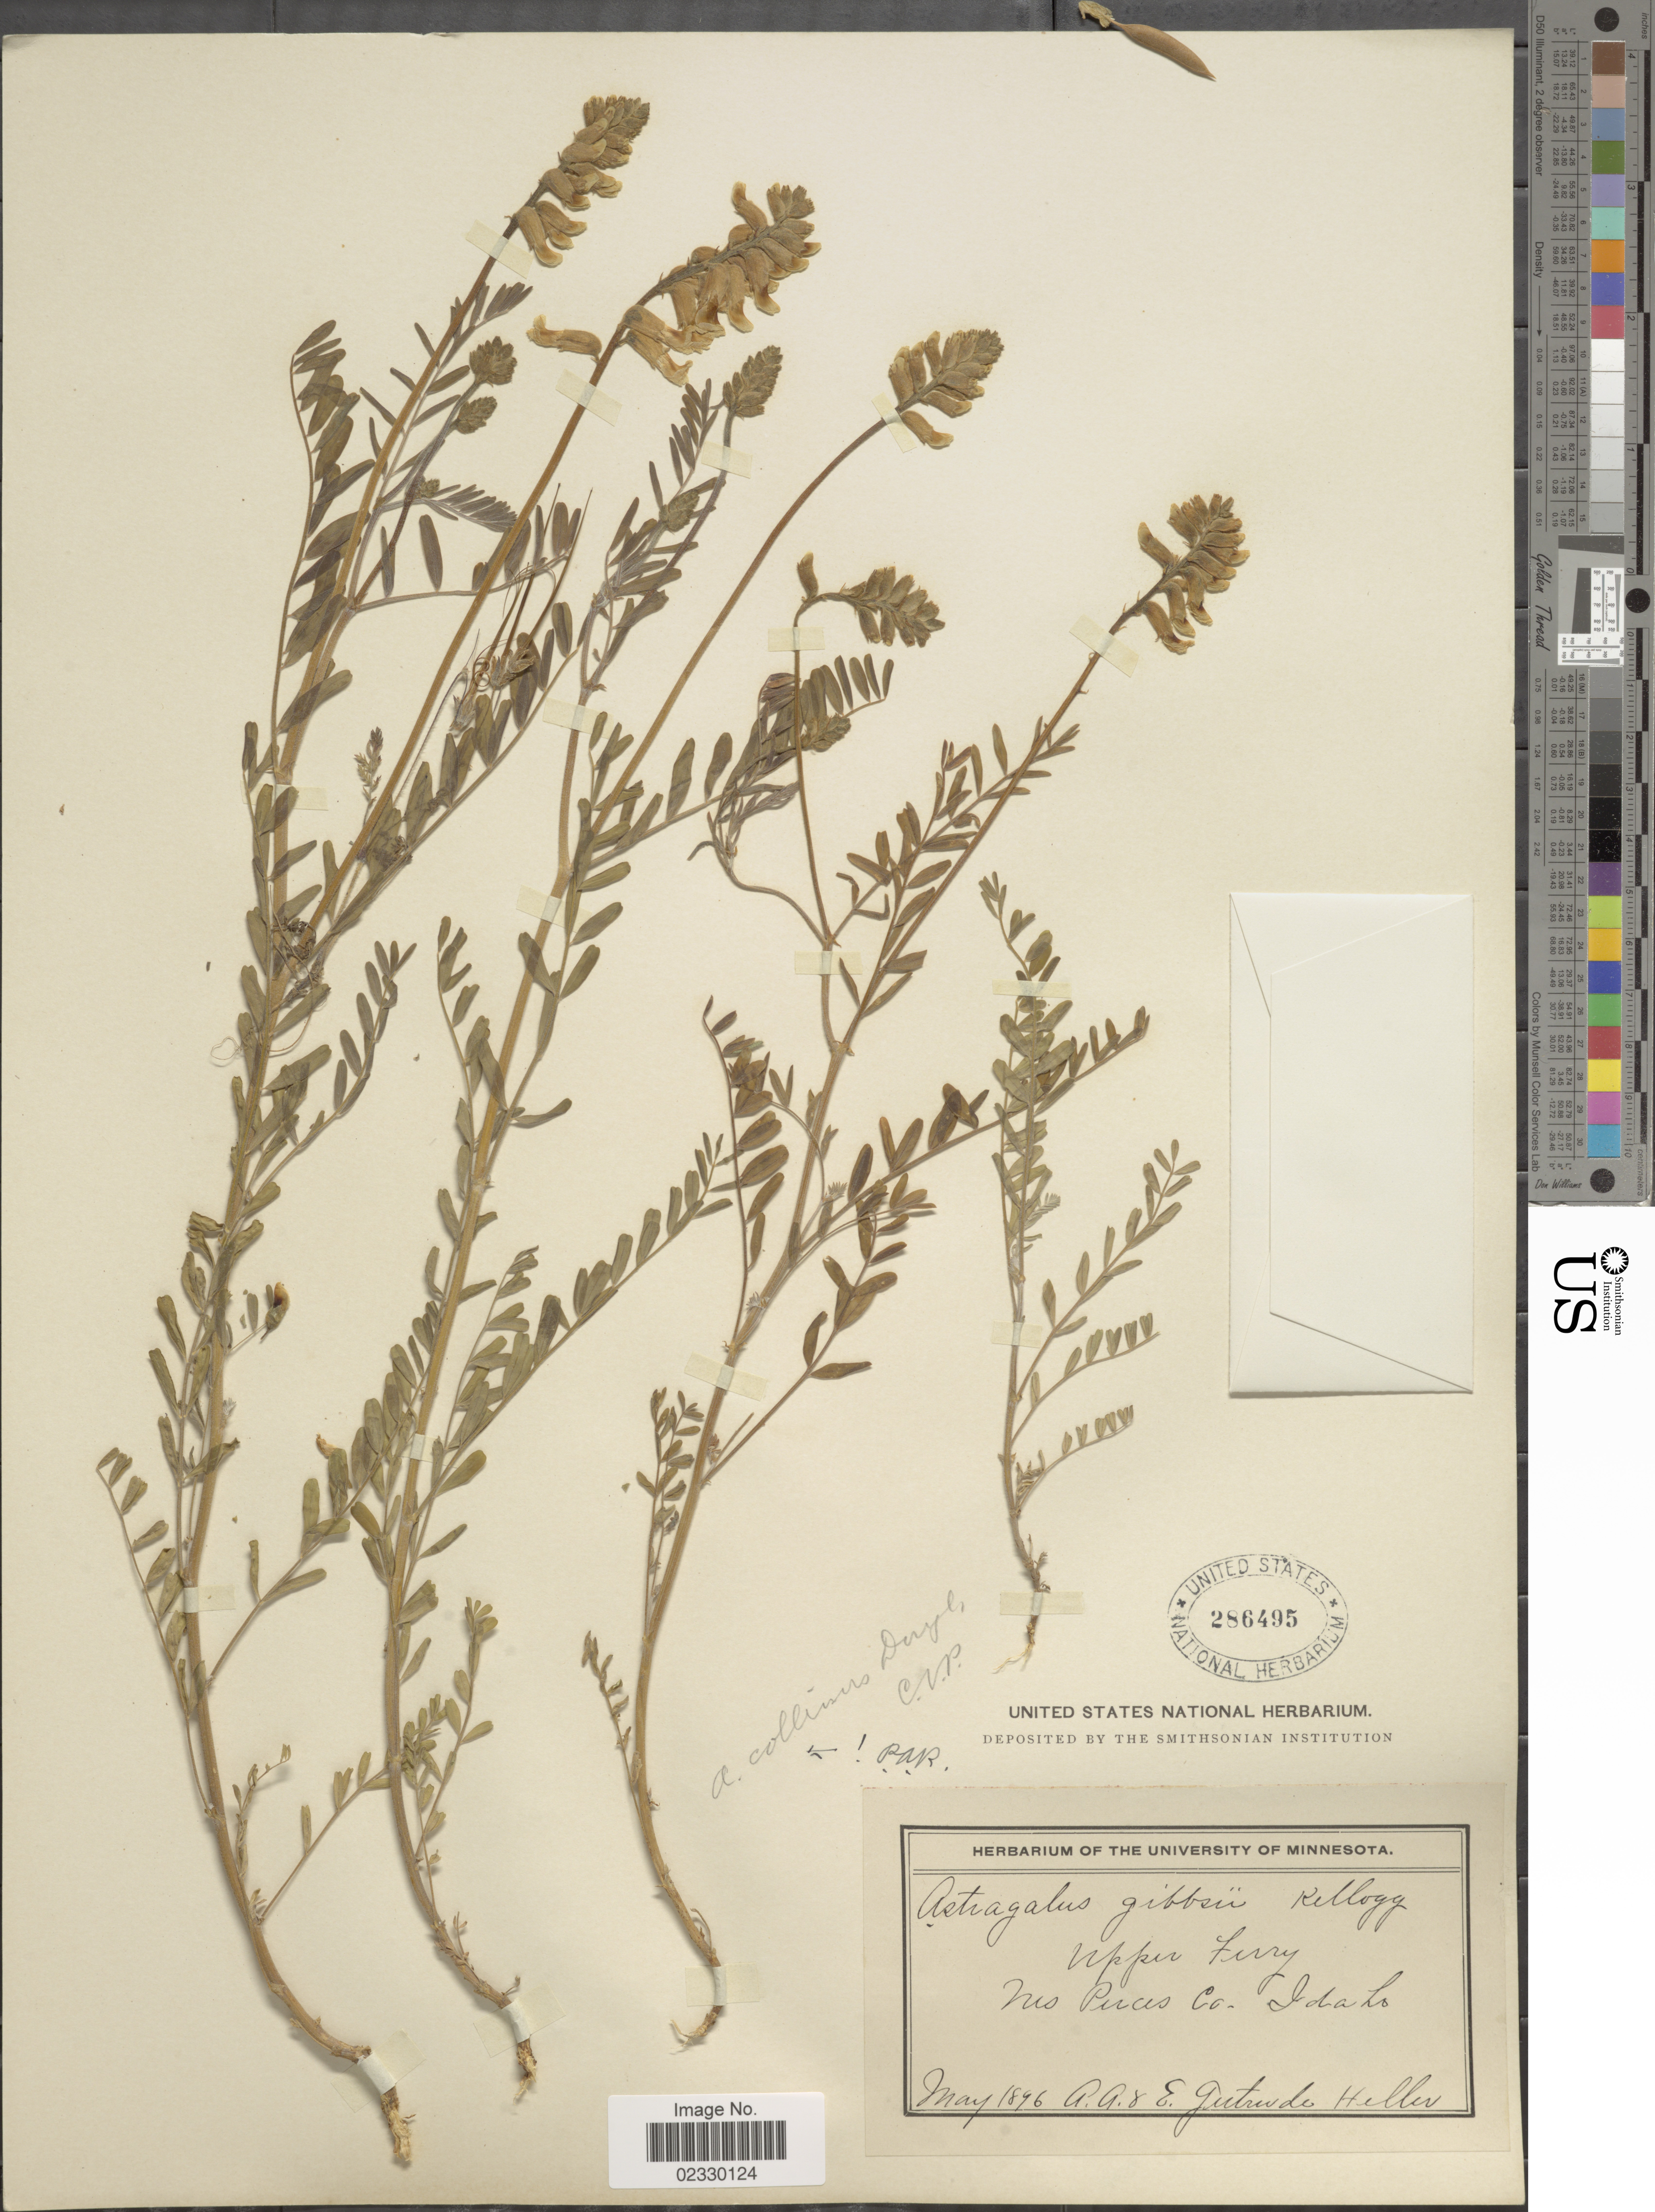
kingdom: Plantae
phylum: Tracheophyta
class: Magnoliopsida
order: Fabales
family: Fabaceae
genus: Astragalus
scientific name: Astragalus collinus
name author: Douglas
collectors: E. G. Heller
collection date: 1896-05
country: United States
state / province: Idaho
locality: Upper Ferry Nes Perces Co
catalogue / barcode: US 286495